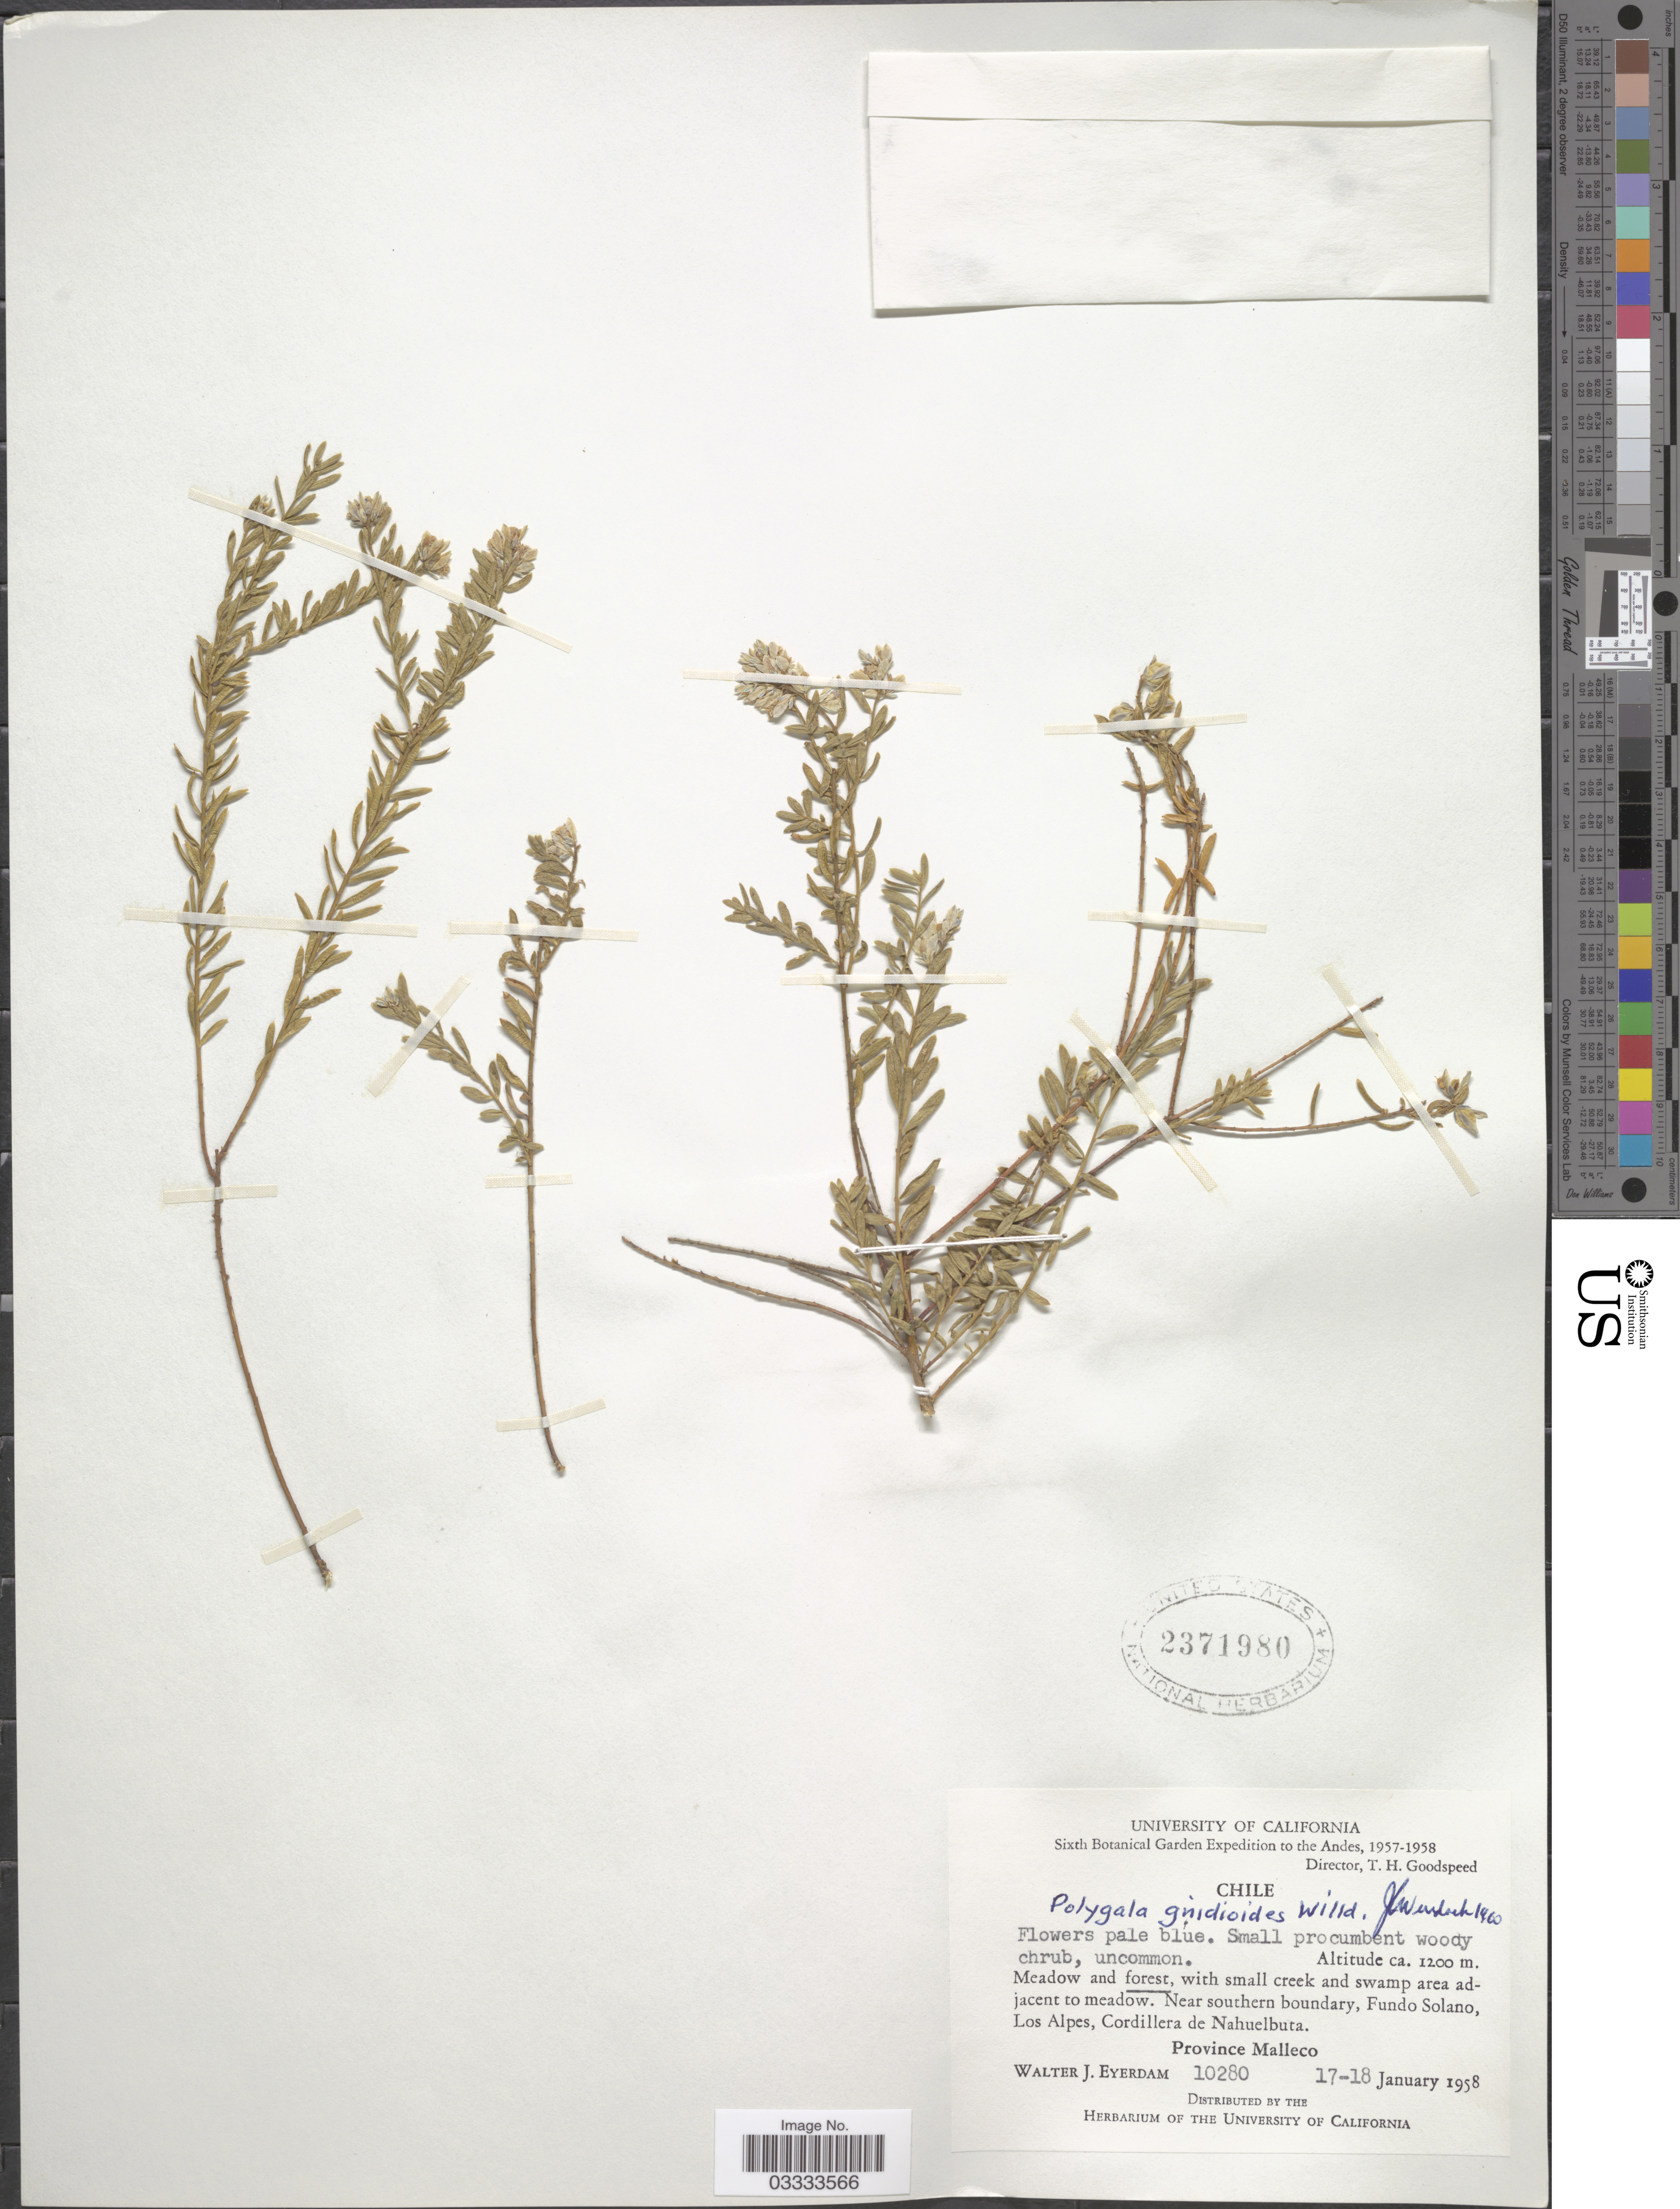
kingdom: Plantae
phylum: Tracheophyta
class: Magnoliopsida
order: Fabales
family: Polygalaceae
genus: Polygala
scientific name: Polygala gnidioides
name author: Willd.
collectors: W. J. Eyerdam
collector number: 10280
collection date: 1958-01-17/1958-01-18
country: Chile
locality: Andes. Near southern boundary, Fundo Solano, Los Alpes, Cordillera de Nahuelbuta. Province Malleco.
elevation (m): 1200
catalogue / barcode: US 2371980